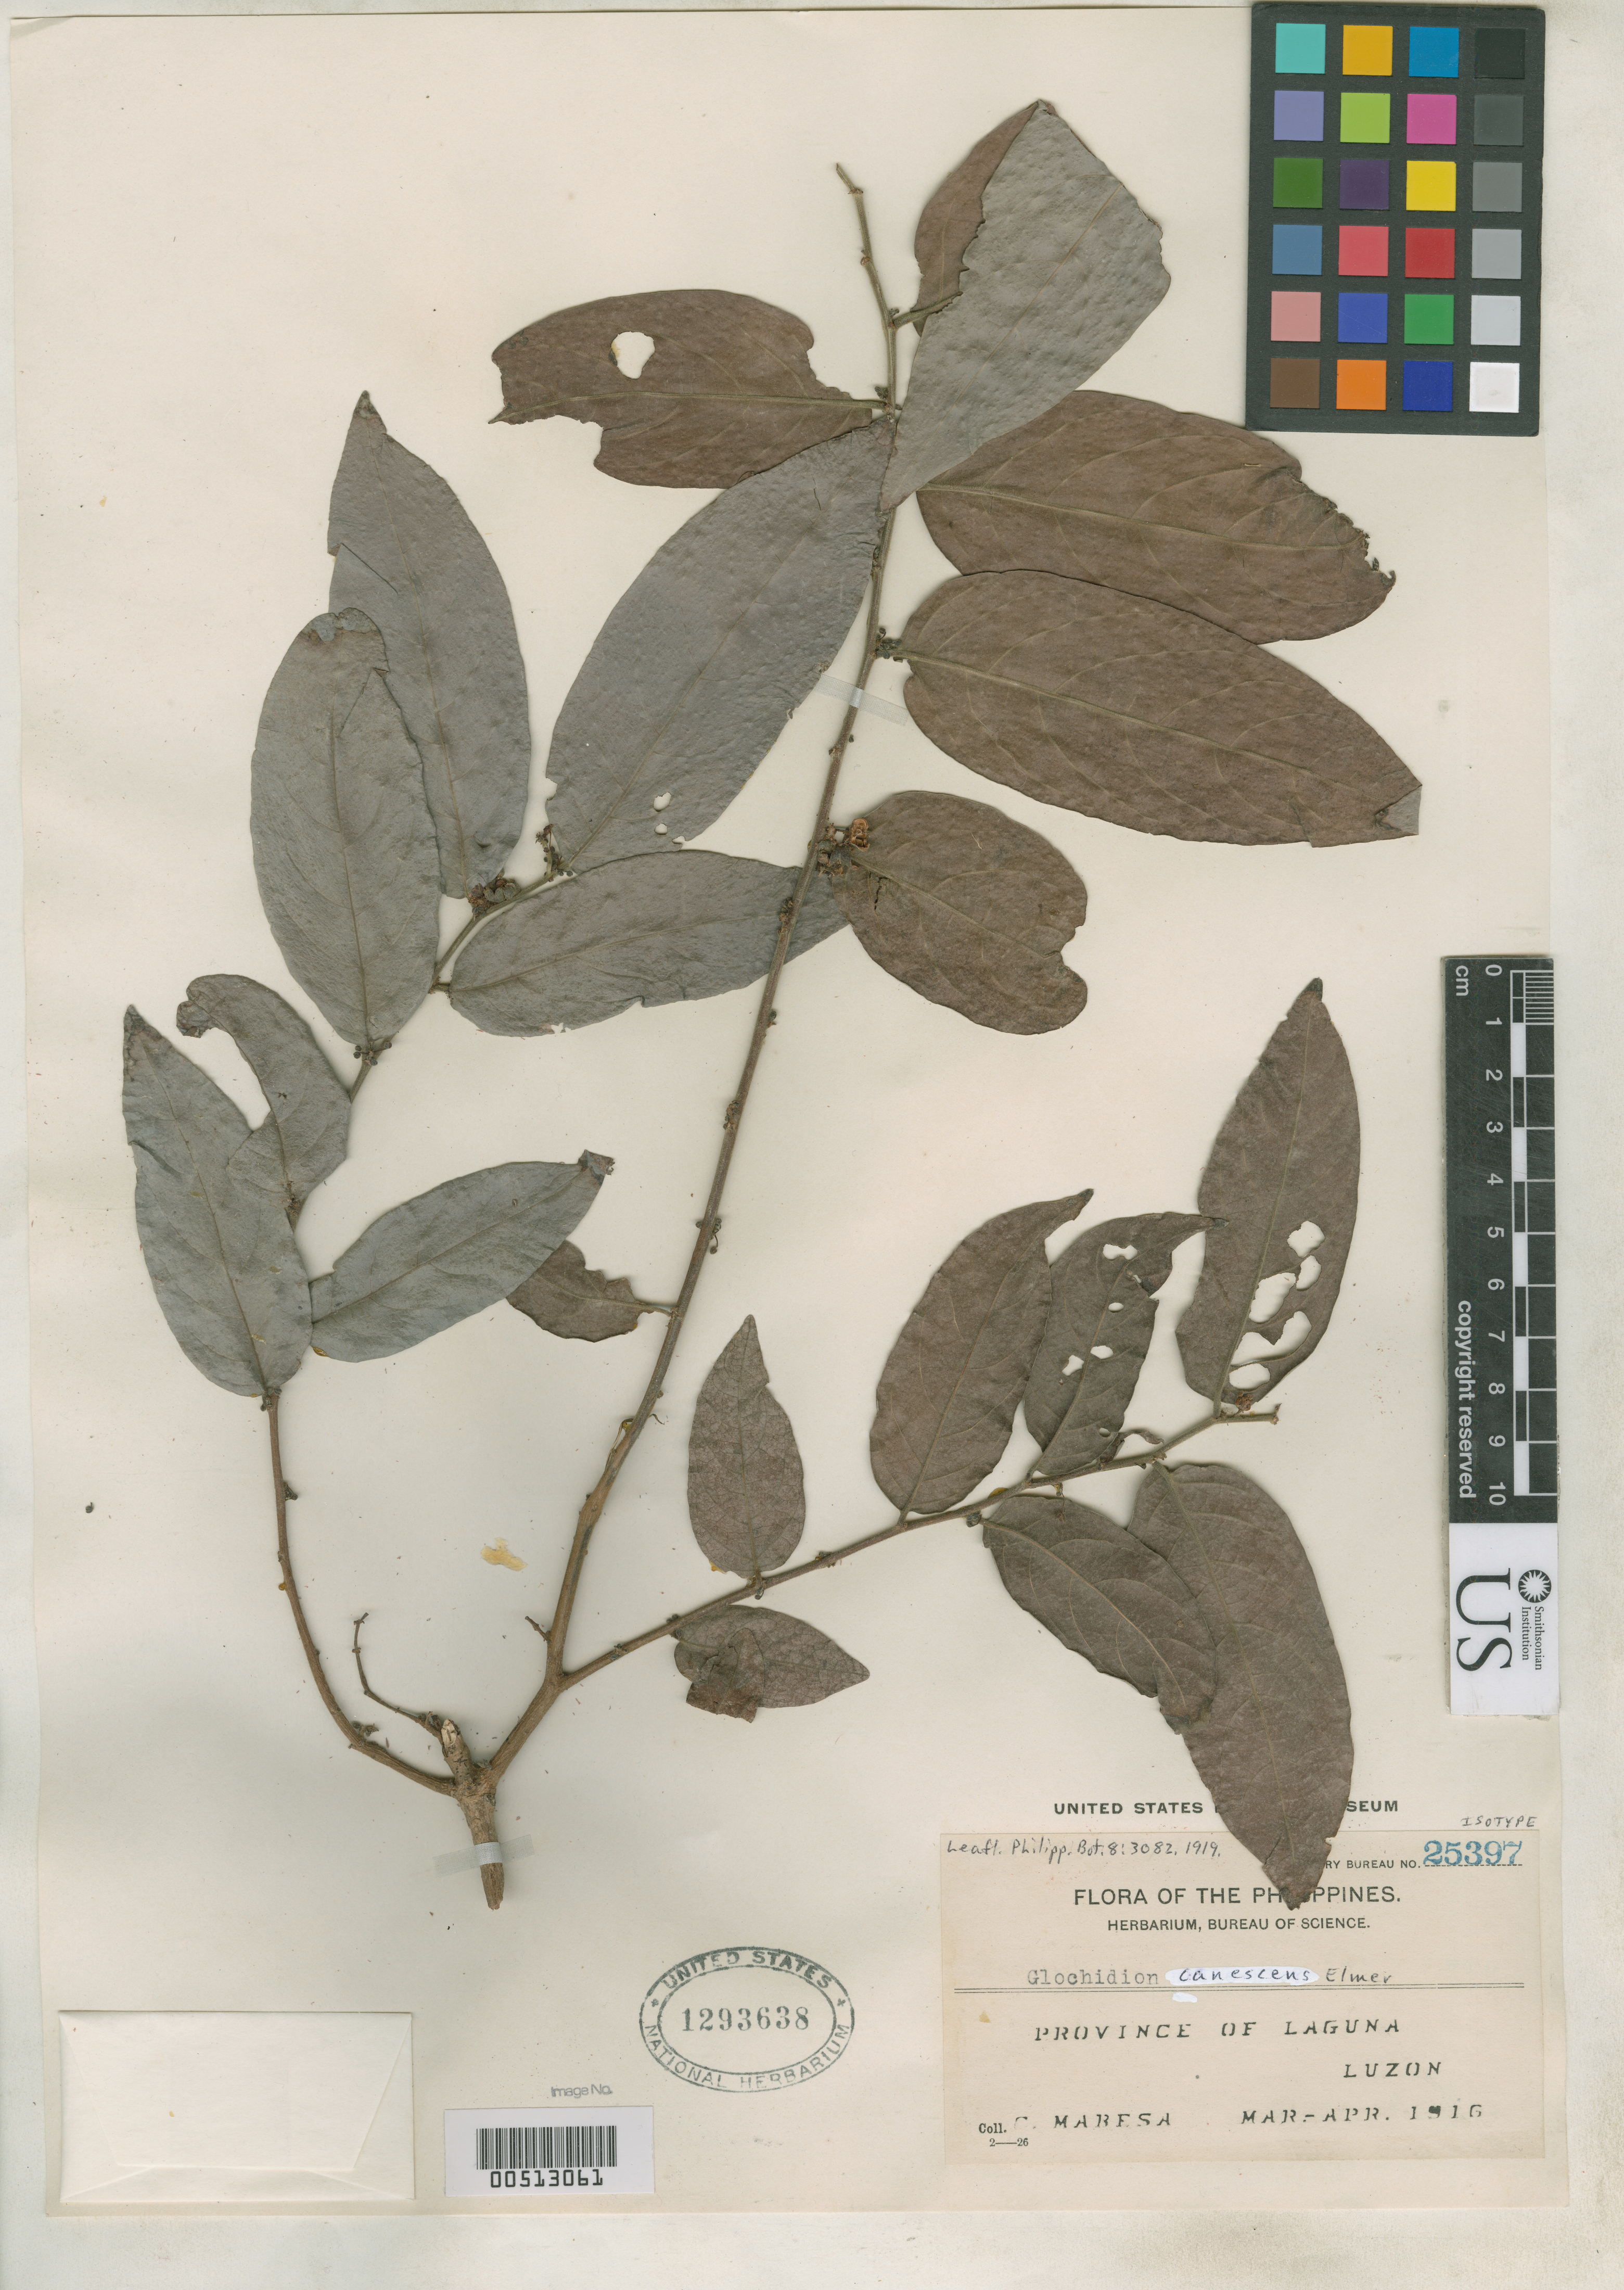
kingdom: Plantae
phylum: Tracheophyta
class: Magnoliopsida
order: Malpighiales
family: Phyllanthaceae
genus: Glochidion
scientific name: Glochidion canescens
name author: Elmer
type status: Isotype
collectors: C. Mabesa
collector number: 25397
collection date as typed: Mar 1916 to -- Apr 1916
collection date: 1916-03/1916-04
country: Philippines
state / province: Calabarzon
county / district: Laguna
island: Luzon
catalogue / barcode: US 1293638